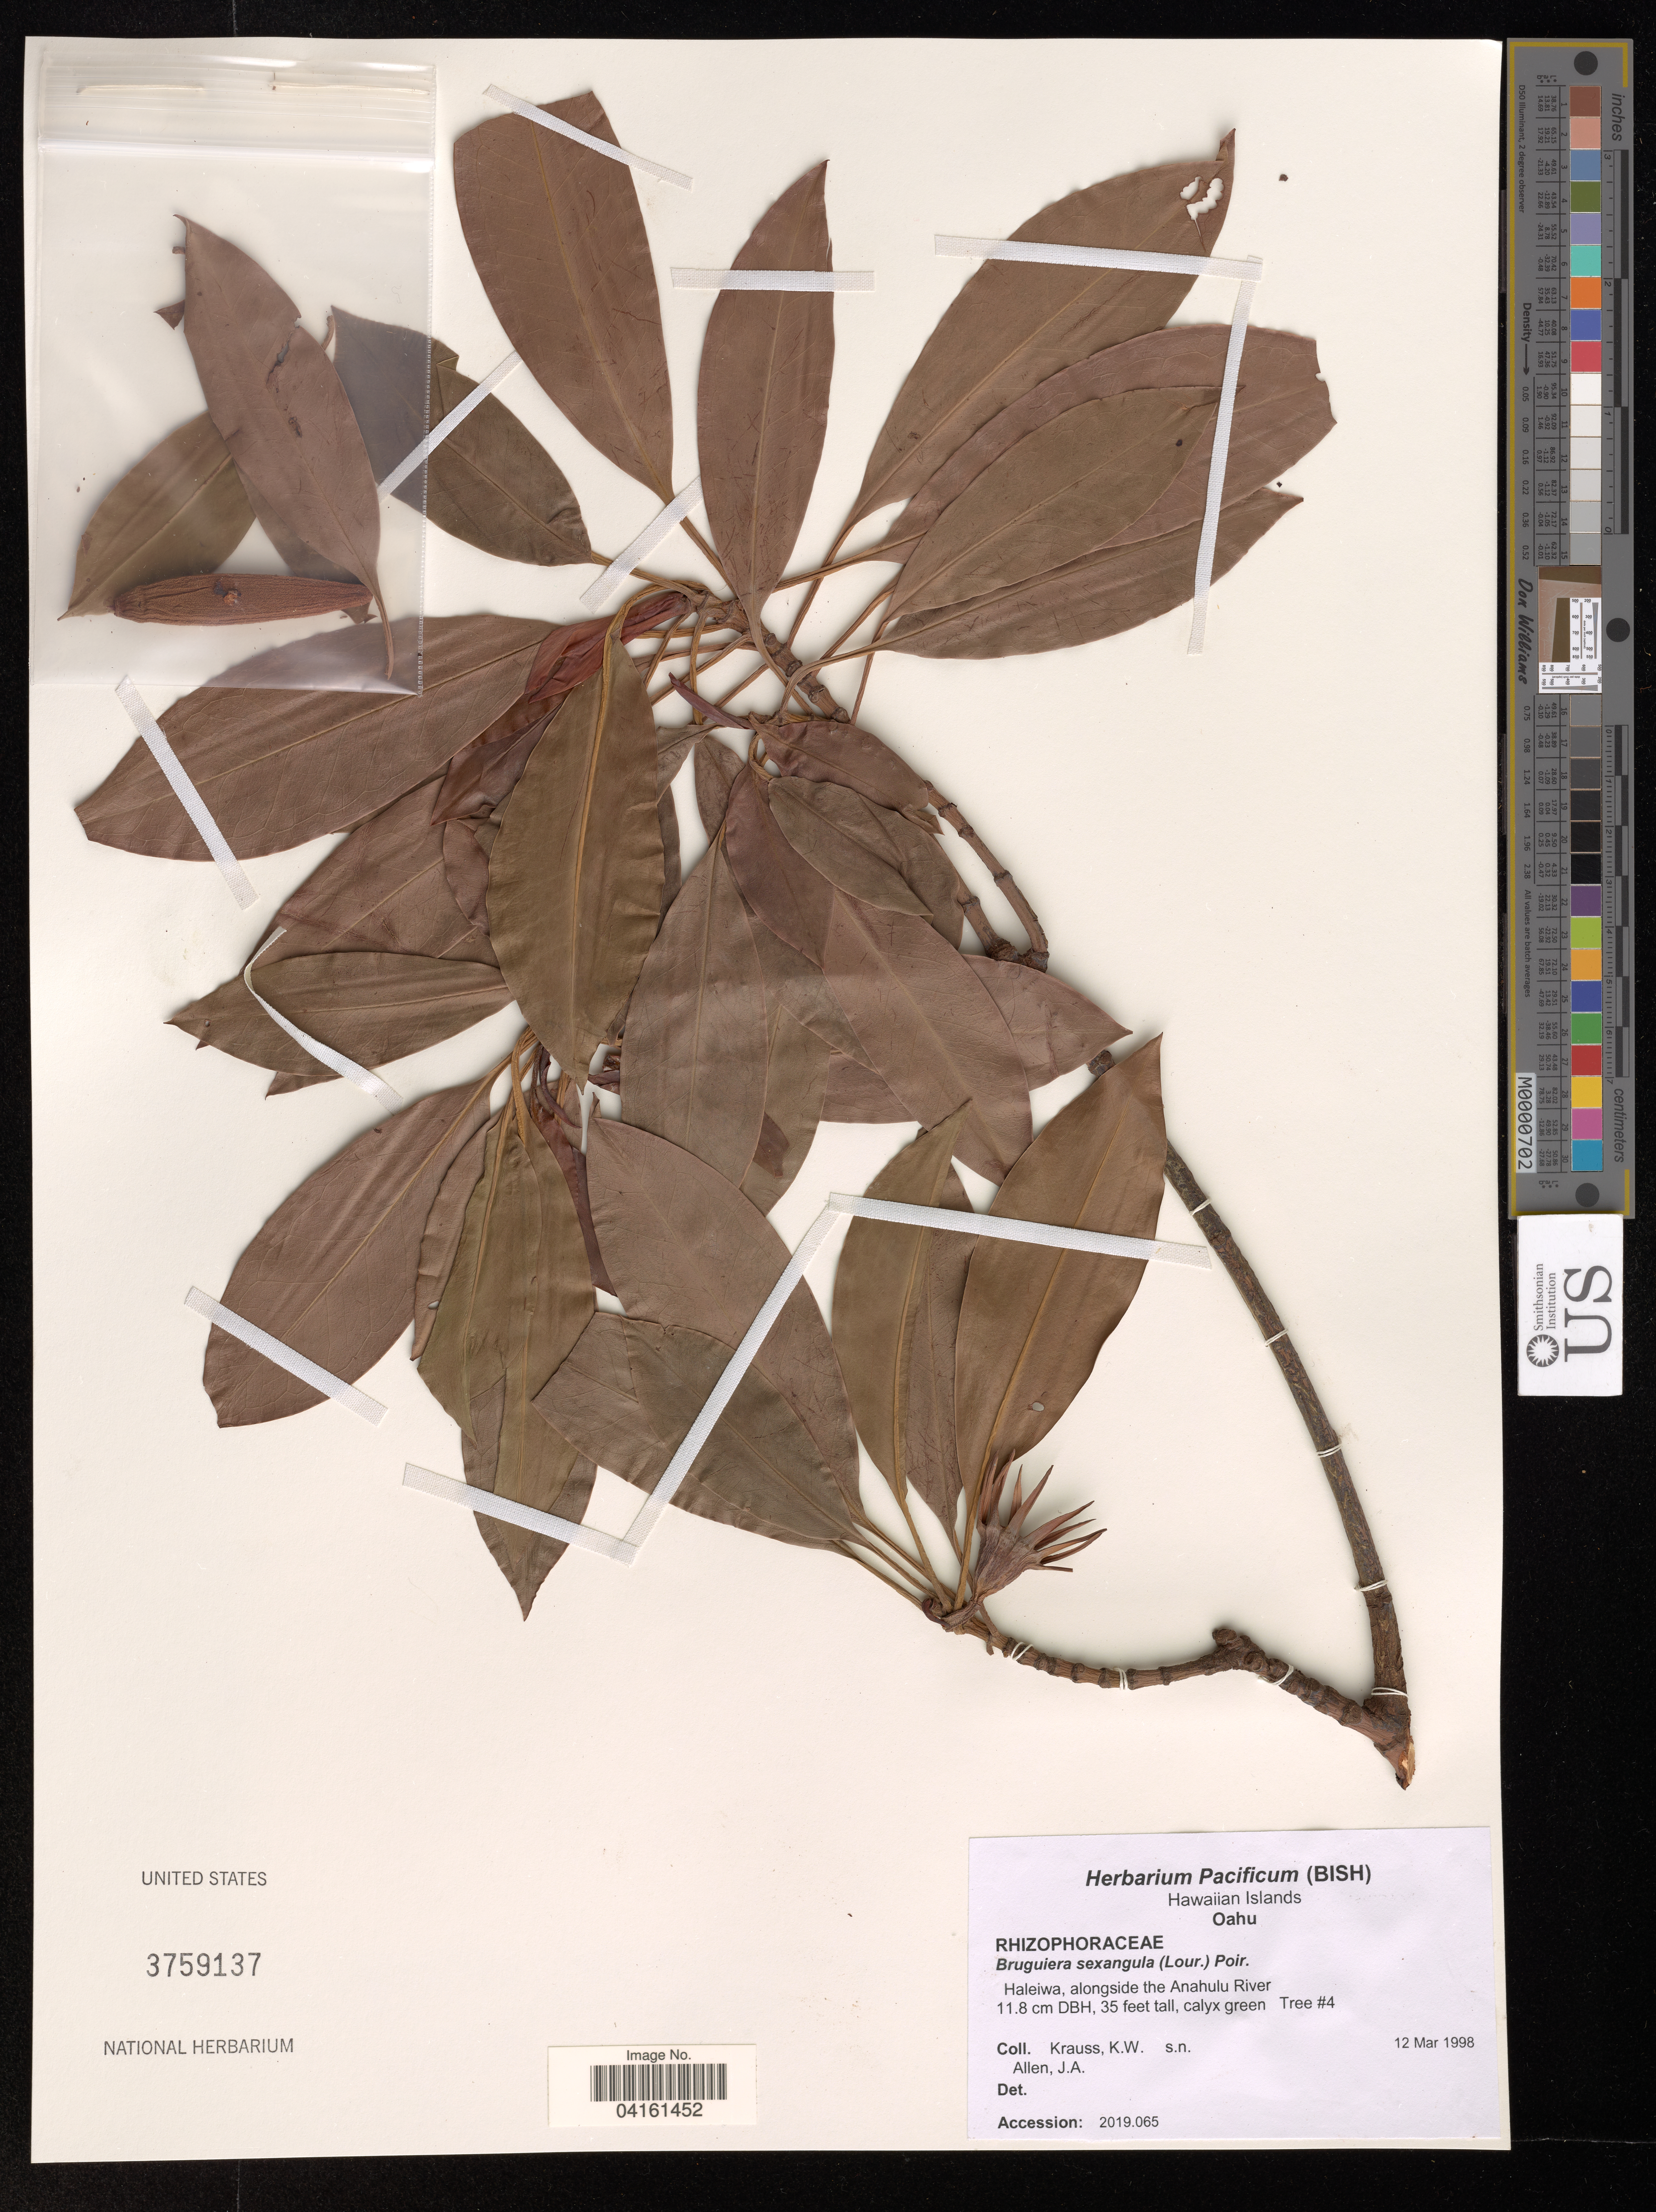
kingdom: Plantae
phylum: Tracheophyta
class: Magnoliopsida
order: Malpighiales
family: Rhizophoraceae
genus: Bruguiera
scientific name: Bruguiera sexangula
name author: (Lour.) Poir.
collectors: K. Krauss & J. A. Allen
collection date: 1998-03-12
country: United States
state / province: Hawaii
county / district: Honolulu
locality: Oahu? Haleiwa, alongside the Anahulu River. Tree #4.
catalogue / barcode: US 3759137